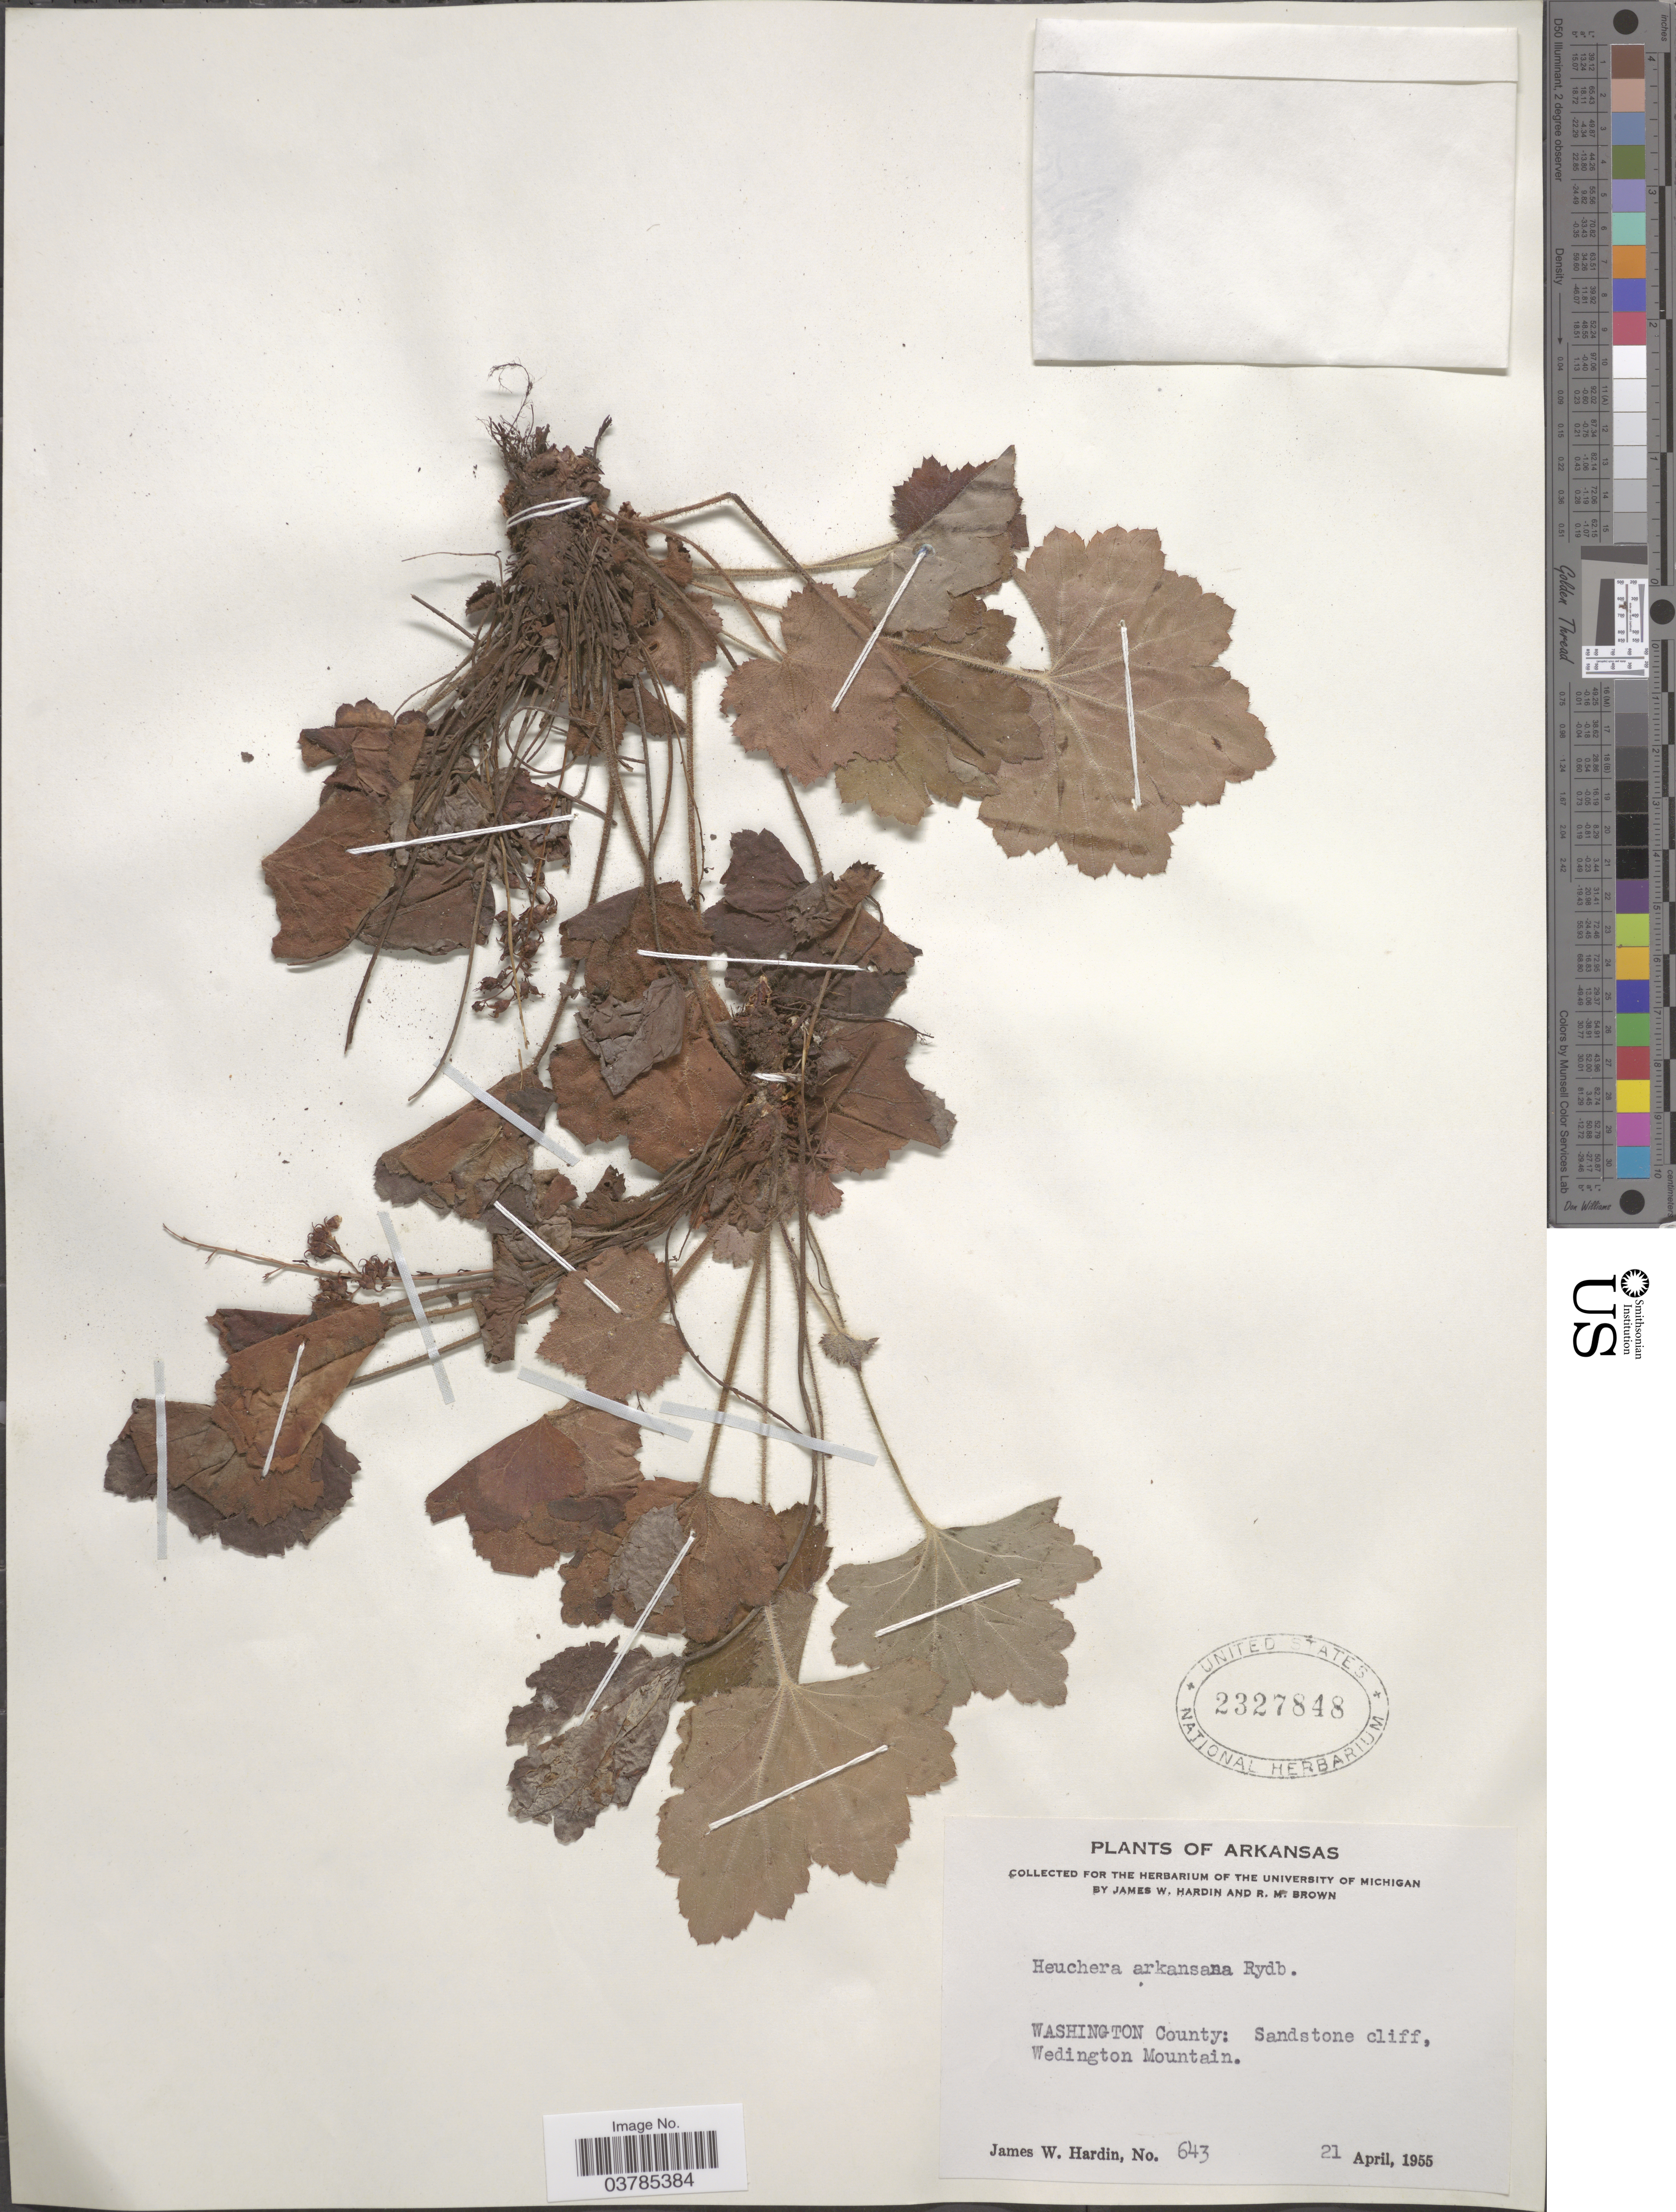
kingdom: Plantae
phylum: Tracheophyta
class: Magnoliopsida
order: Saxifragales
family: Saxifragaceae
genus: Heuchera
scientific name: Heuchera wootonii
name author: Rydb.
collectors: J. W. Hardin & R. Brown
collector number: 643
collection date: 1955-04-21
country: United States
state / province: Arkansas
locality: Washington County: Wedington Mountain.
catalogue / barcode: US 2327848